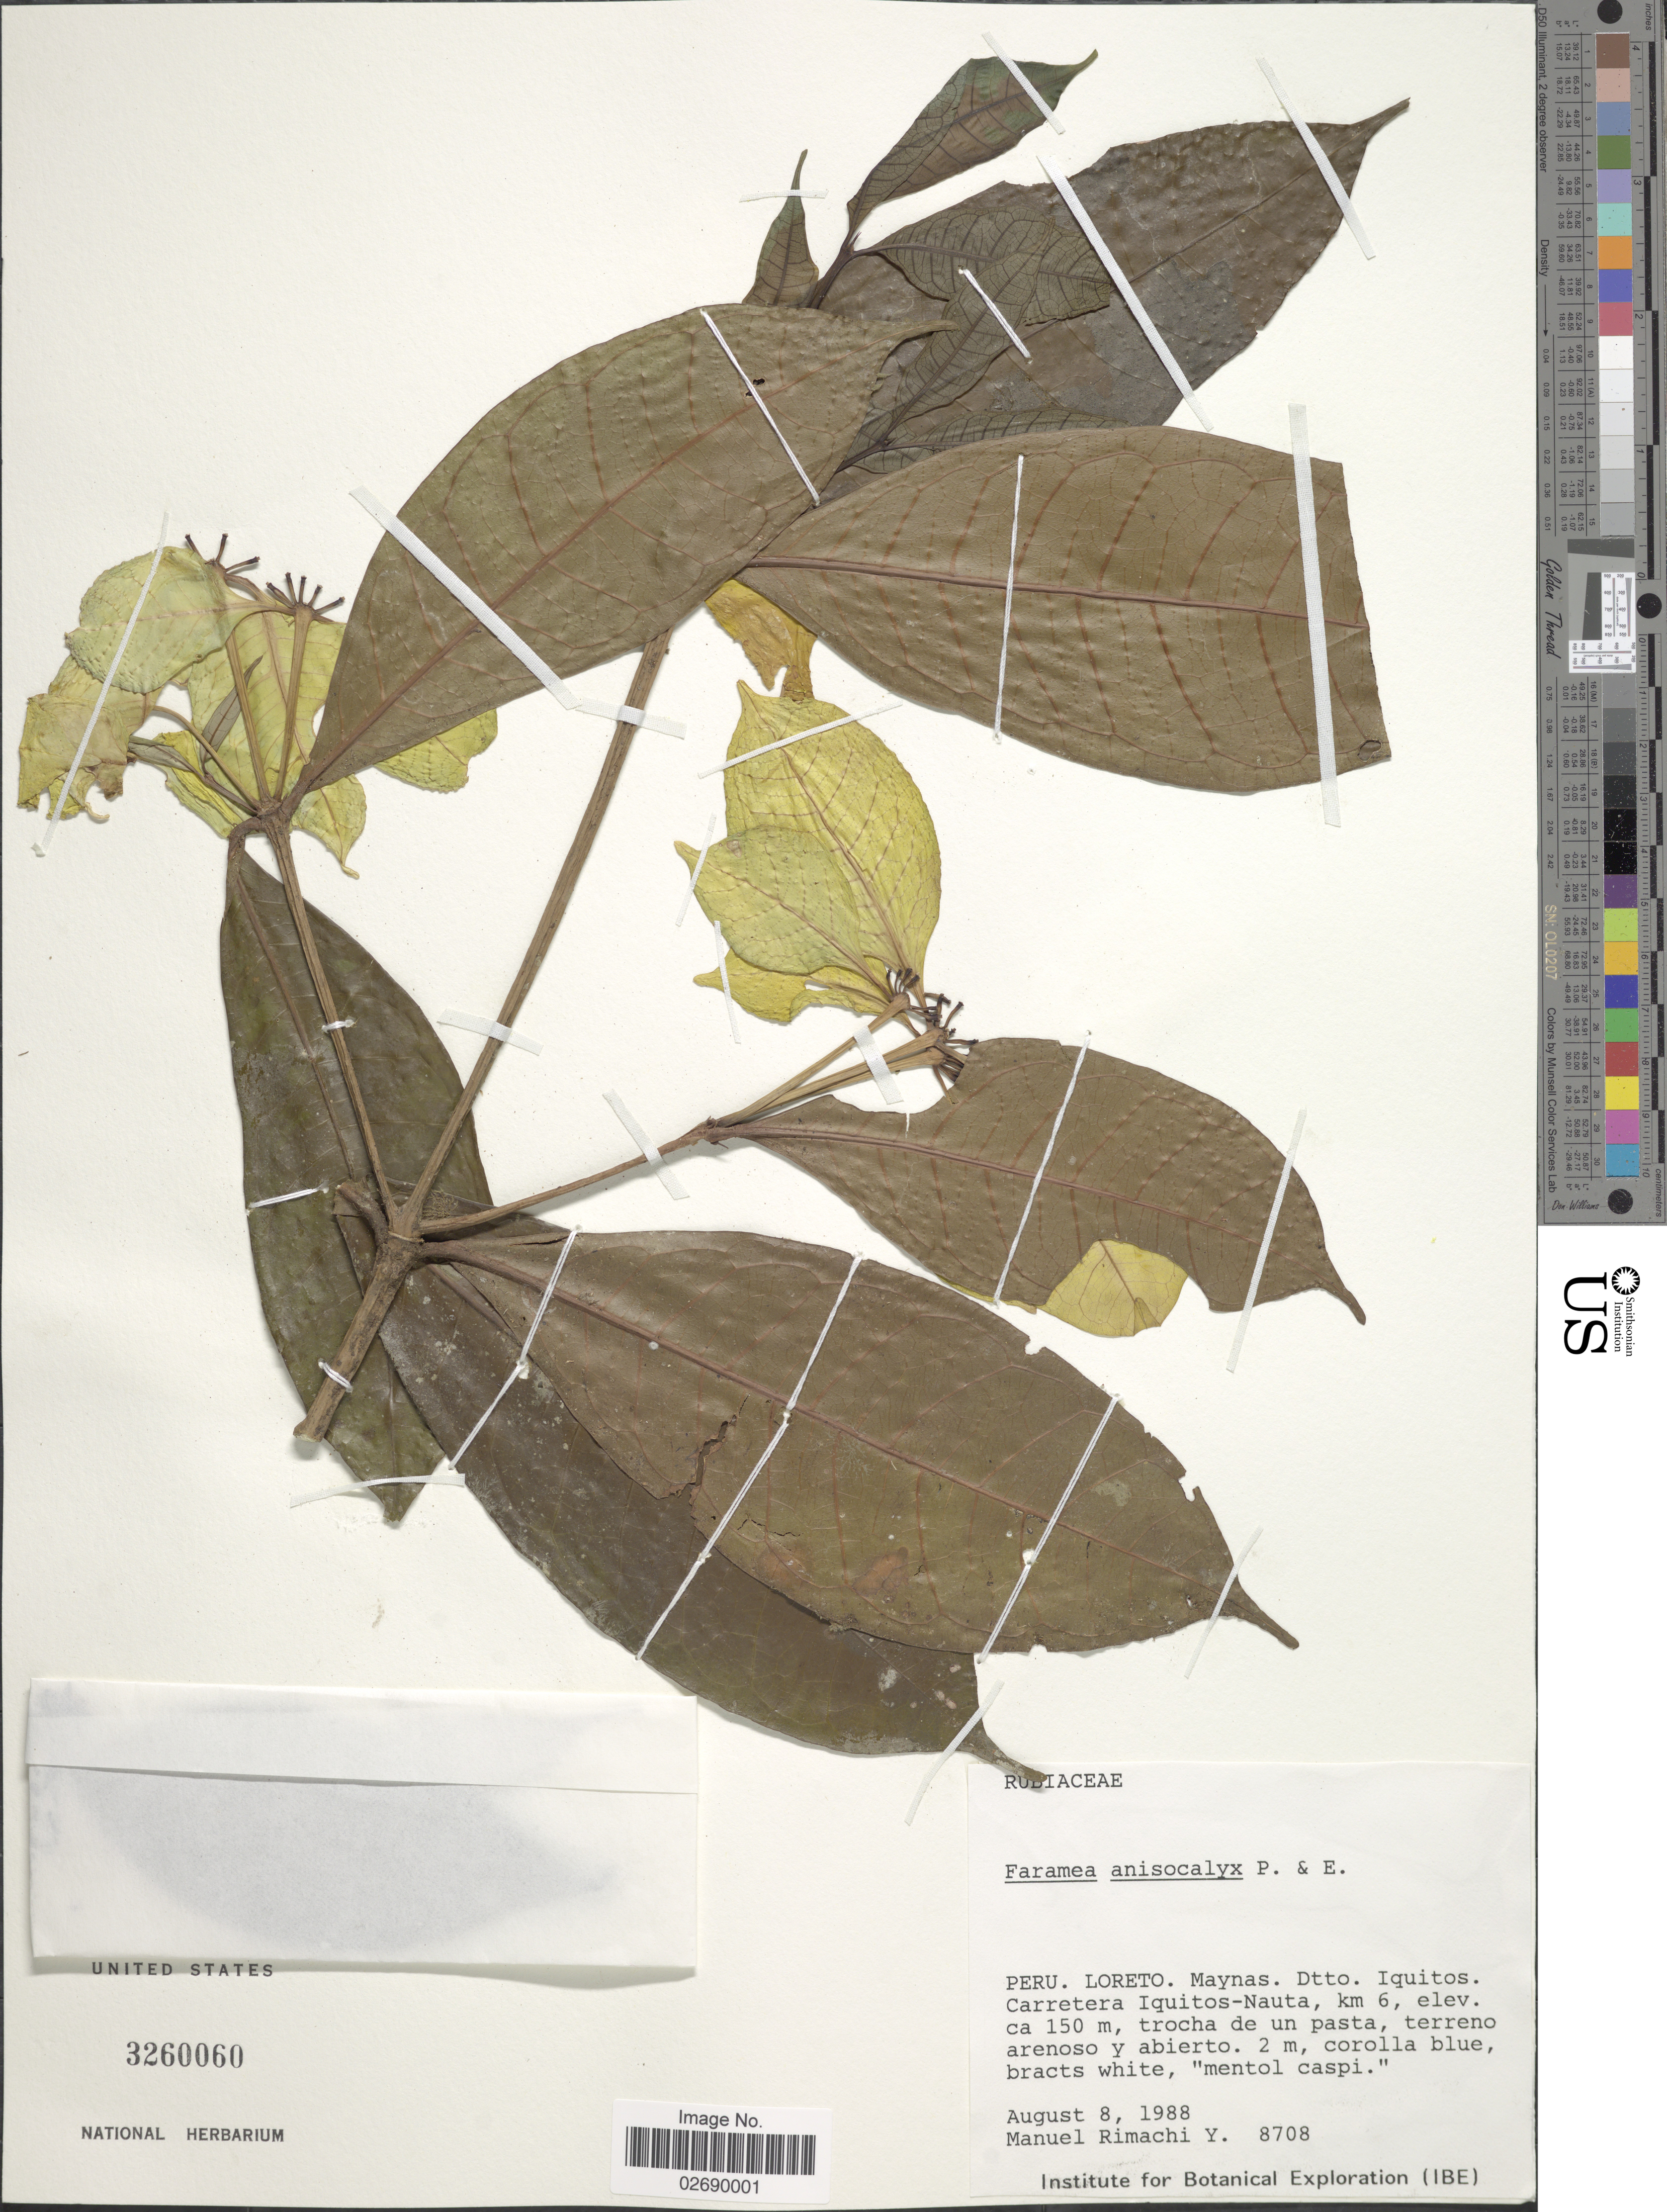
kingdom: Plantae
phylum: Tracheophyta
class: Magnoliopsida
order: Gentianales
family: Rubiaceae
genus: Faramea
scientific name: Faramea anisocalyx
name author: Poepp. & Endl.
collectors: M. Rimachi Y.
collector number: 8708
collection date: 1988-08-08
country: Peru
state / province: Loreto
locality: Maynas. Dtto. Iquitos. Carretera Iquitos-Nauta, km 6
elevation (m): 150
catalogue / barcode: US 3260060